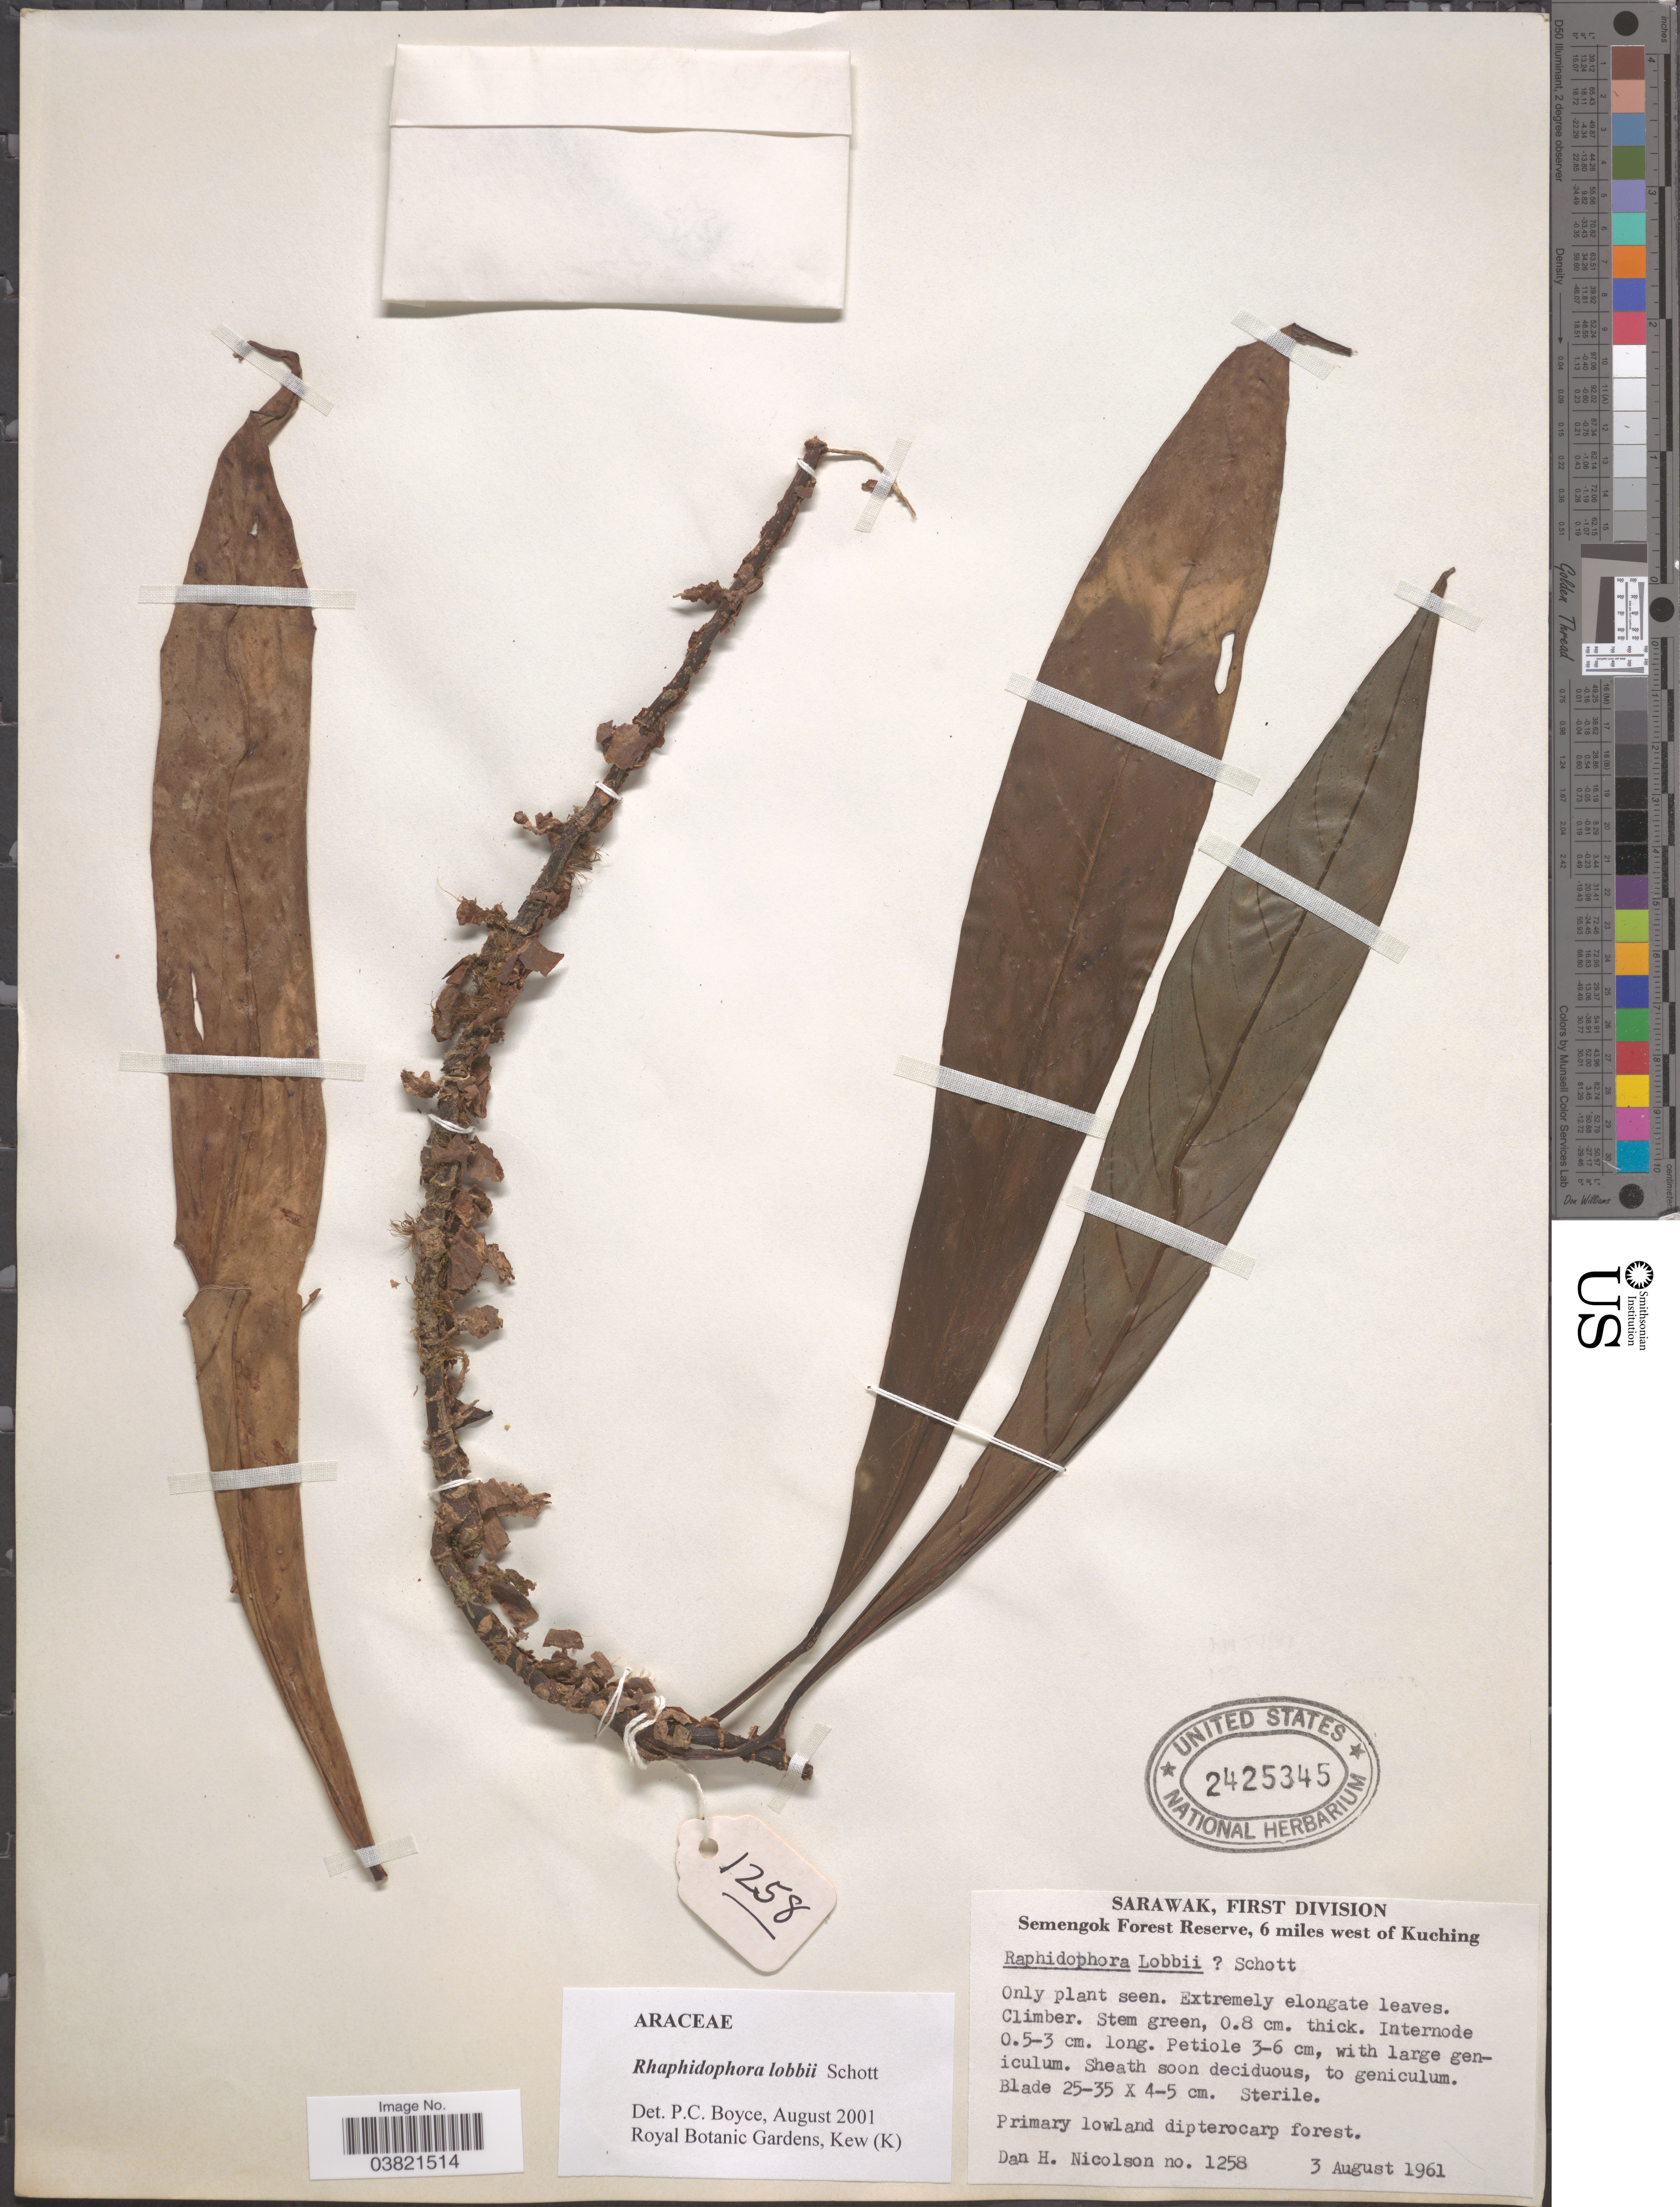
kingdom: Plantae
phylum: Tracheophyta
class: Liliopsida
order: Alismatales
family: Araceae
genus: Rhaphidophora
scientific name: Rhaphidophora lobbii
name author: Schott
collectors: D. H. Nicolson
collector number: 1258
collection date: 1961-08-03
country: Malaysia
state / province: Sarawak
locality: First Division. Semengok Forest Reserve, 6 miles west of Kuching.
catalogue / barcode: US 2425345